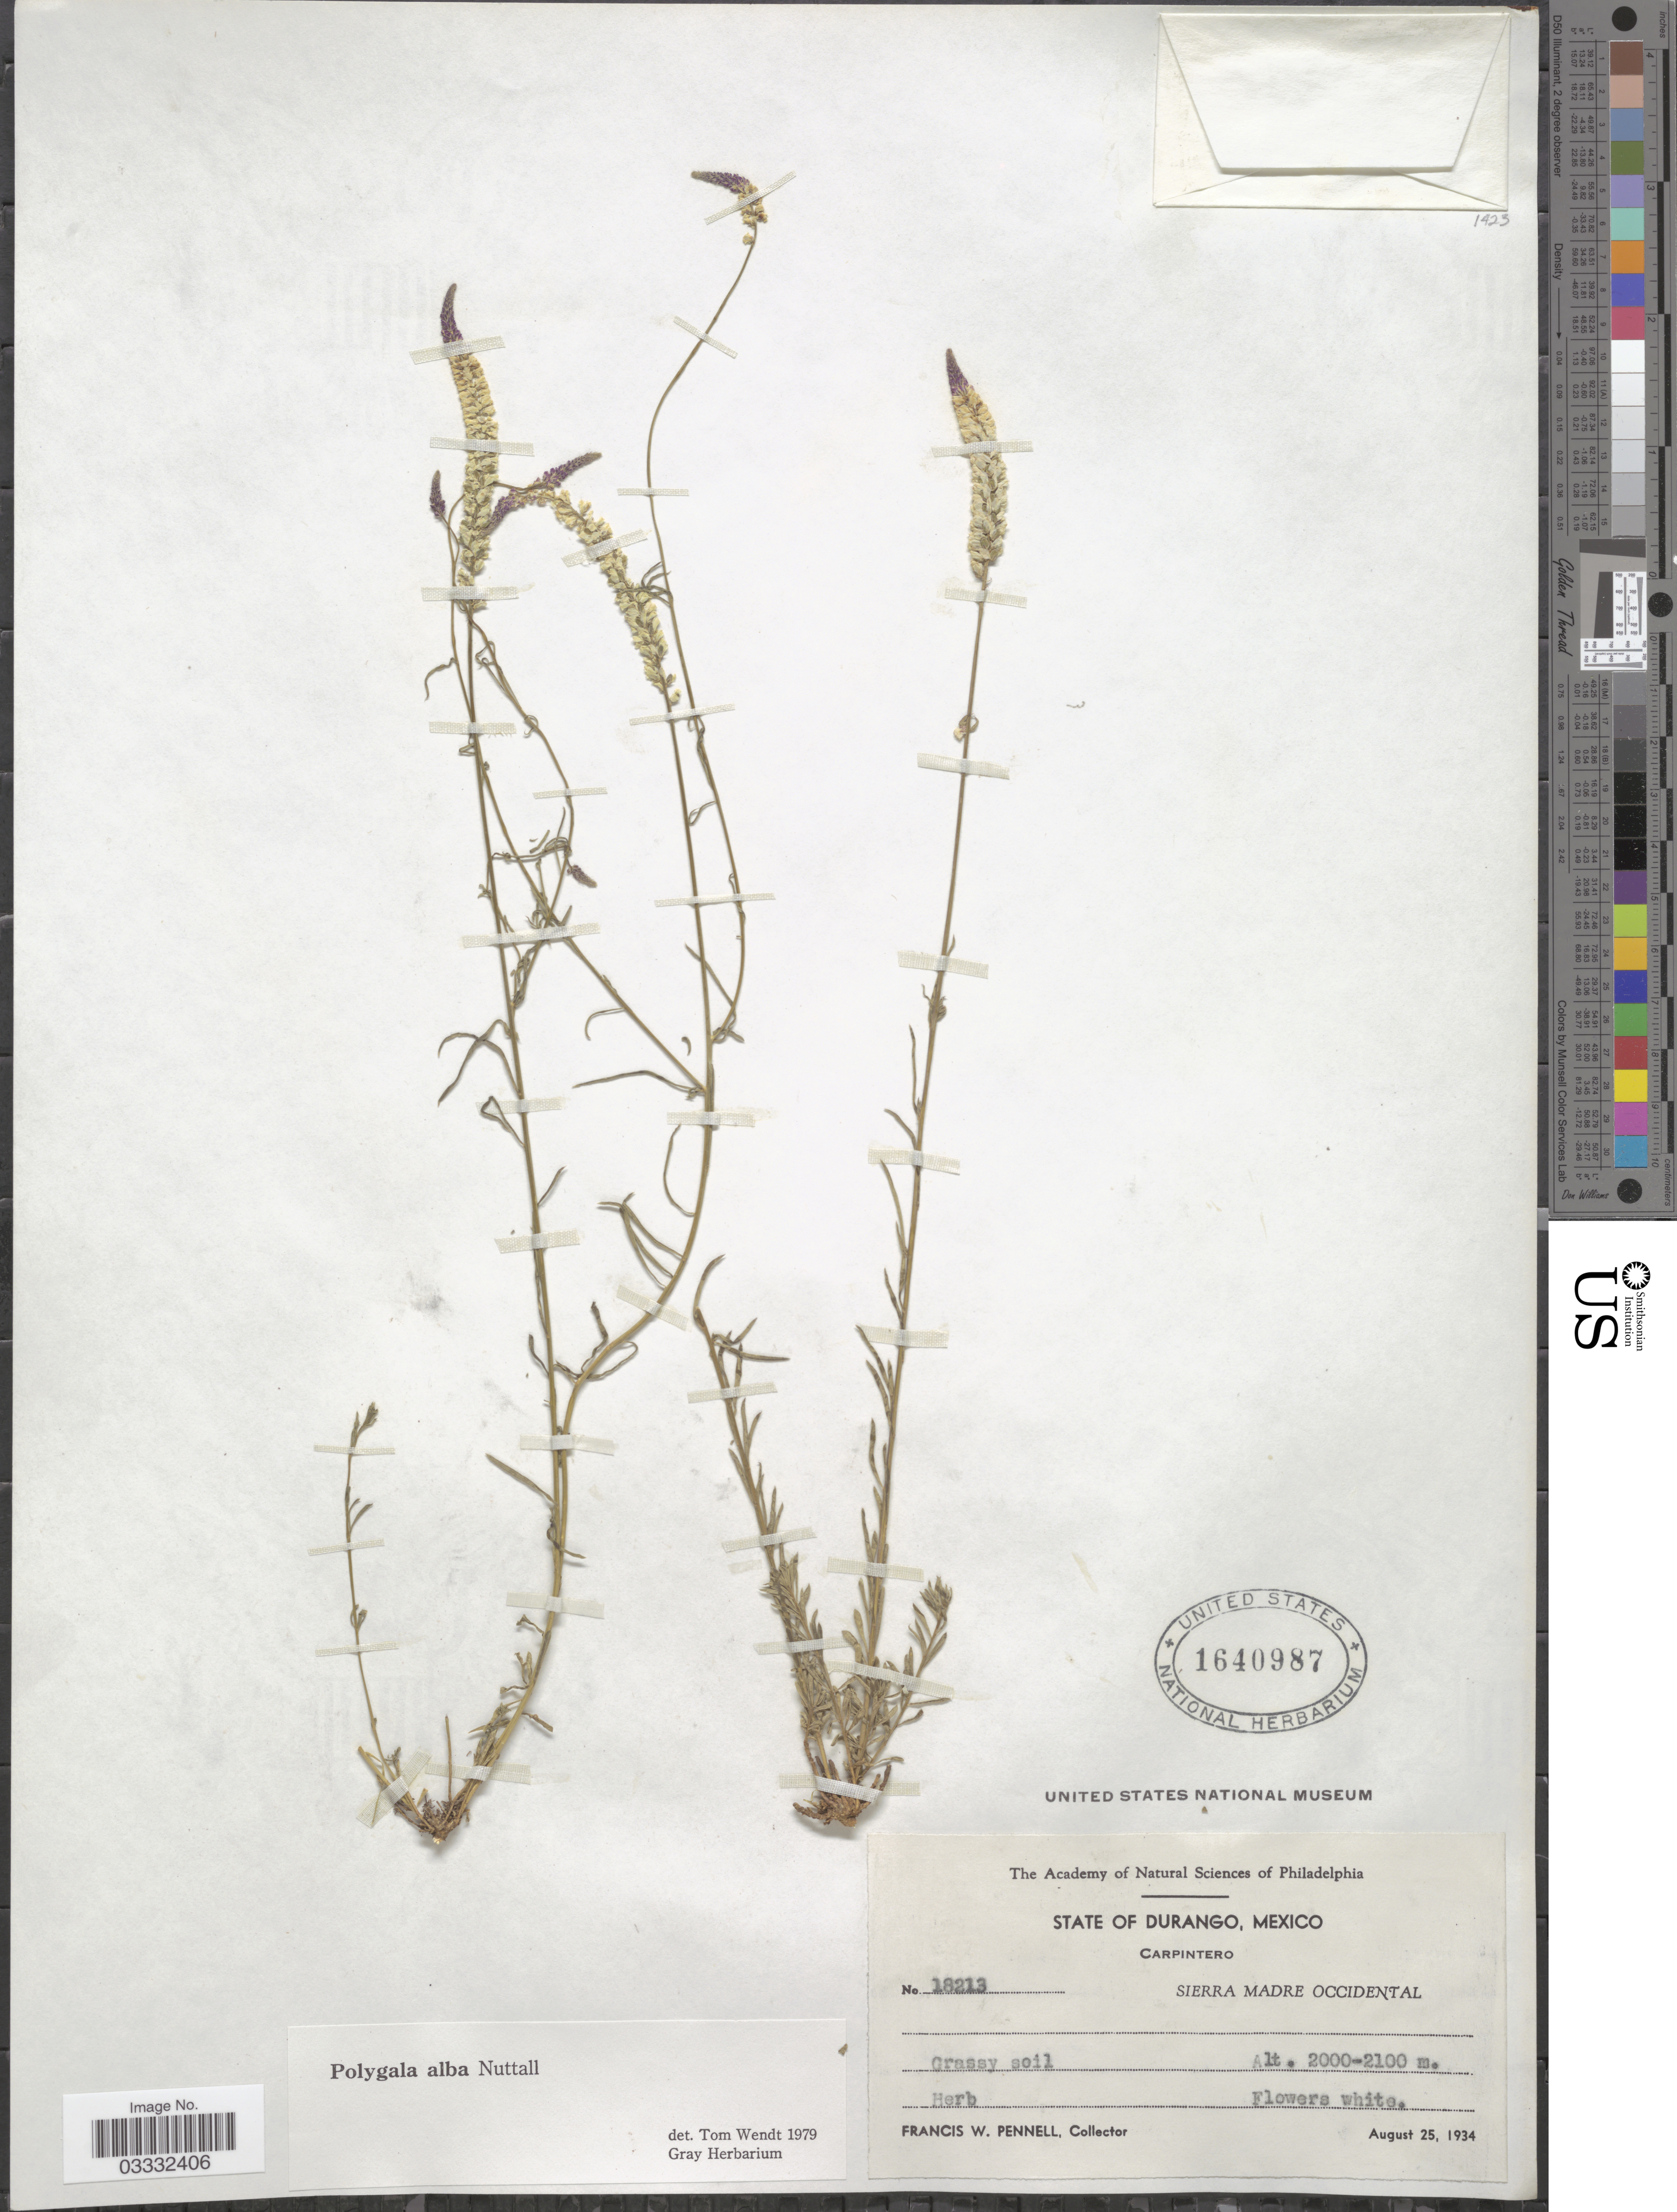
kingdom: Plantae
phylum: Tracheophyta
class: Magnoliopsida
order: Fabales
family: Polygalaceae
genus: Polygala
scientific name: Polygala alba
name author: Nutt.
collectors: F. W. Pennell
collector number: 18213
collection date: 1934-08-25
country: Mexico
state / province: Durango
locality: Carpintero. Sierra Madre Occidental.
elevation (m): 2000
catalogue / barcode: US 1640987